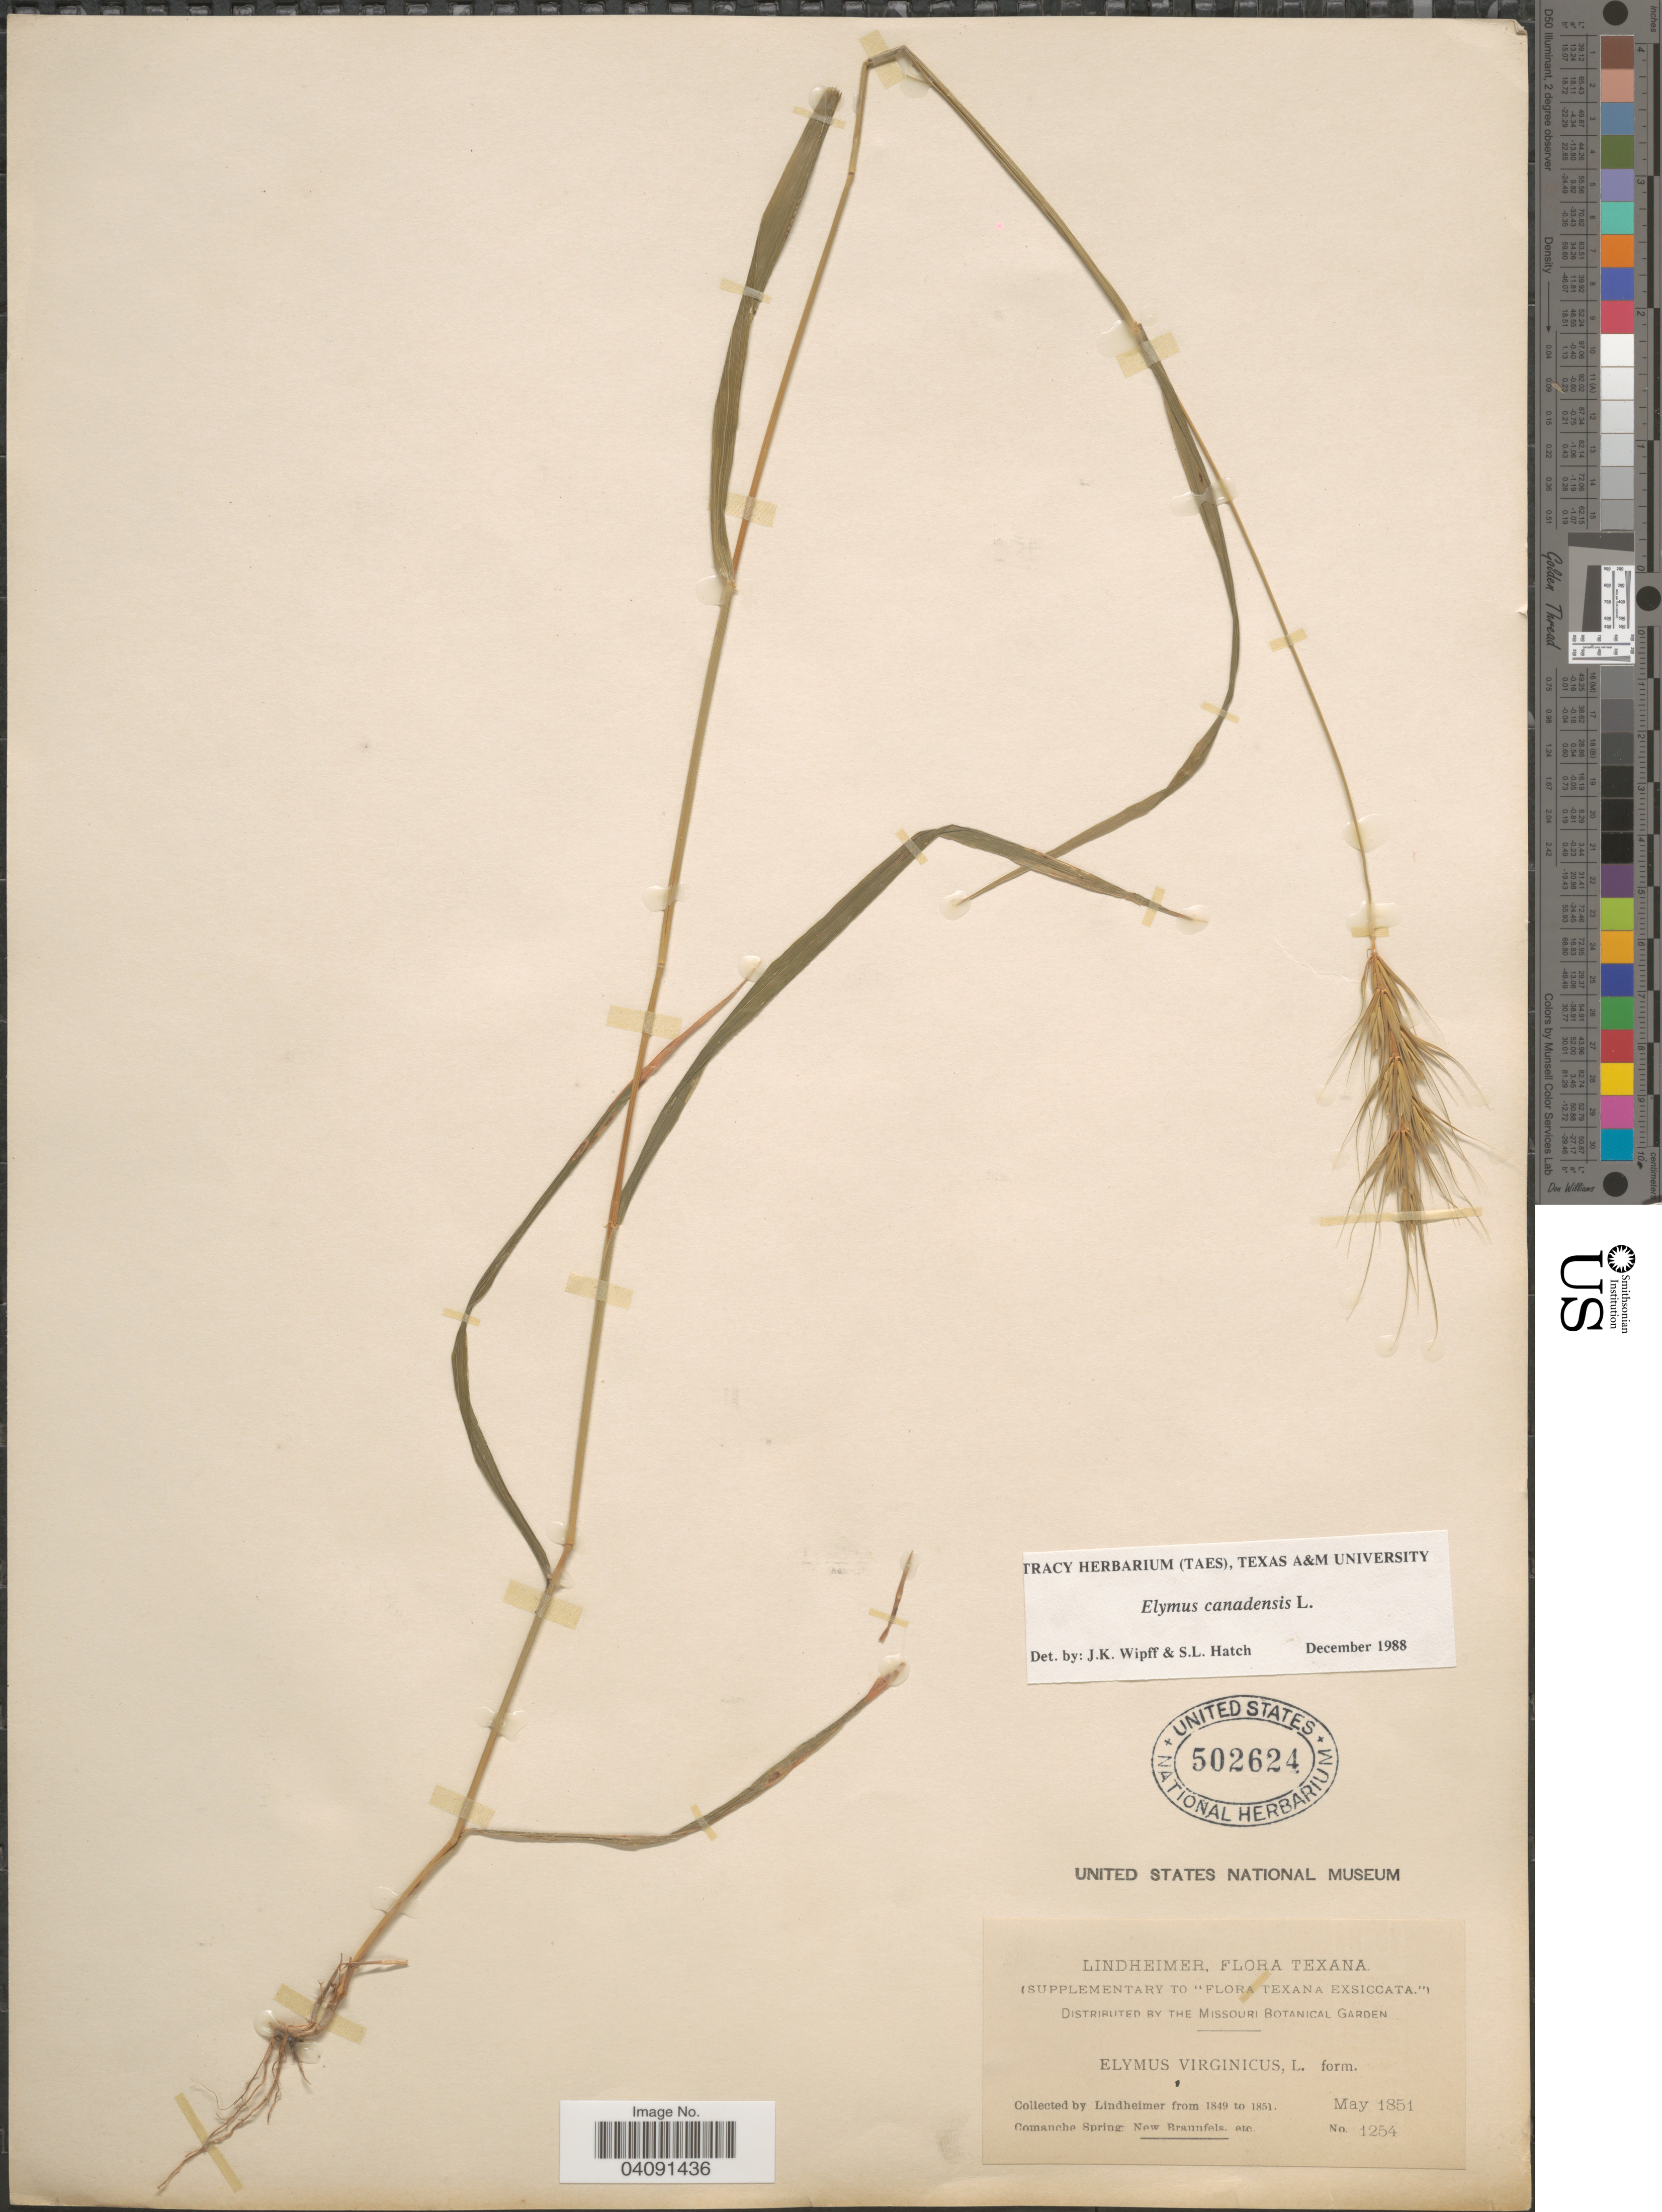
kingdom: Plantae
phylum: Tracheophyta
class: Liliopsida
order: Poales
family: Poaceae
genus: Elymus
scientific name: Elymus canadensis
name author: L.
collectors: F. Lindheimer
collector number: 1254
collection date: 1851-05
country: United States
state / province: Texas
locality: Texana. Comanche Spring. New Braunfels. etc.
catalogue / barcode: US 502624